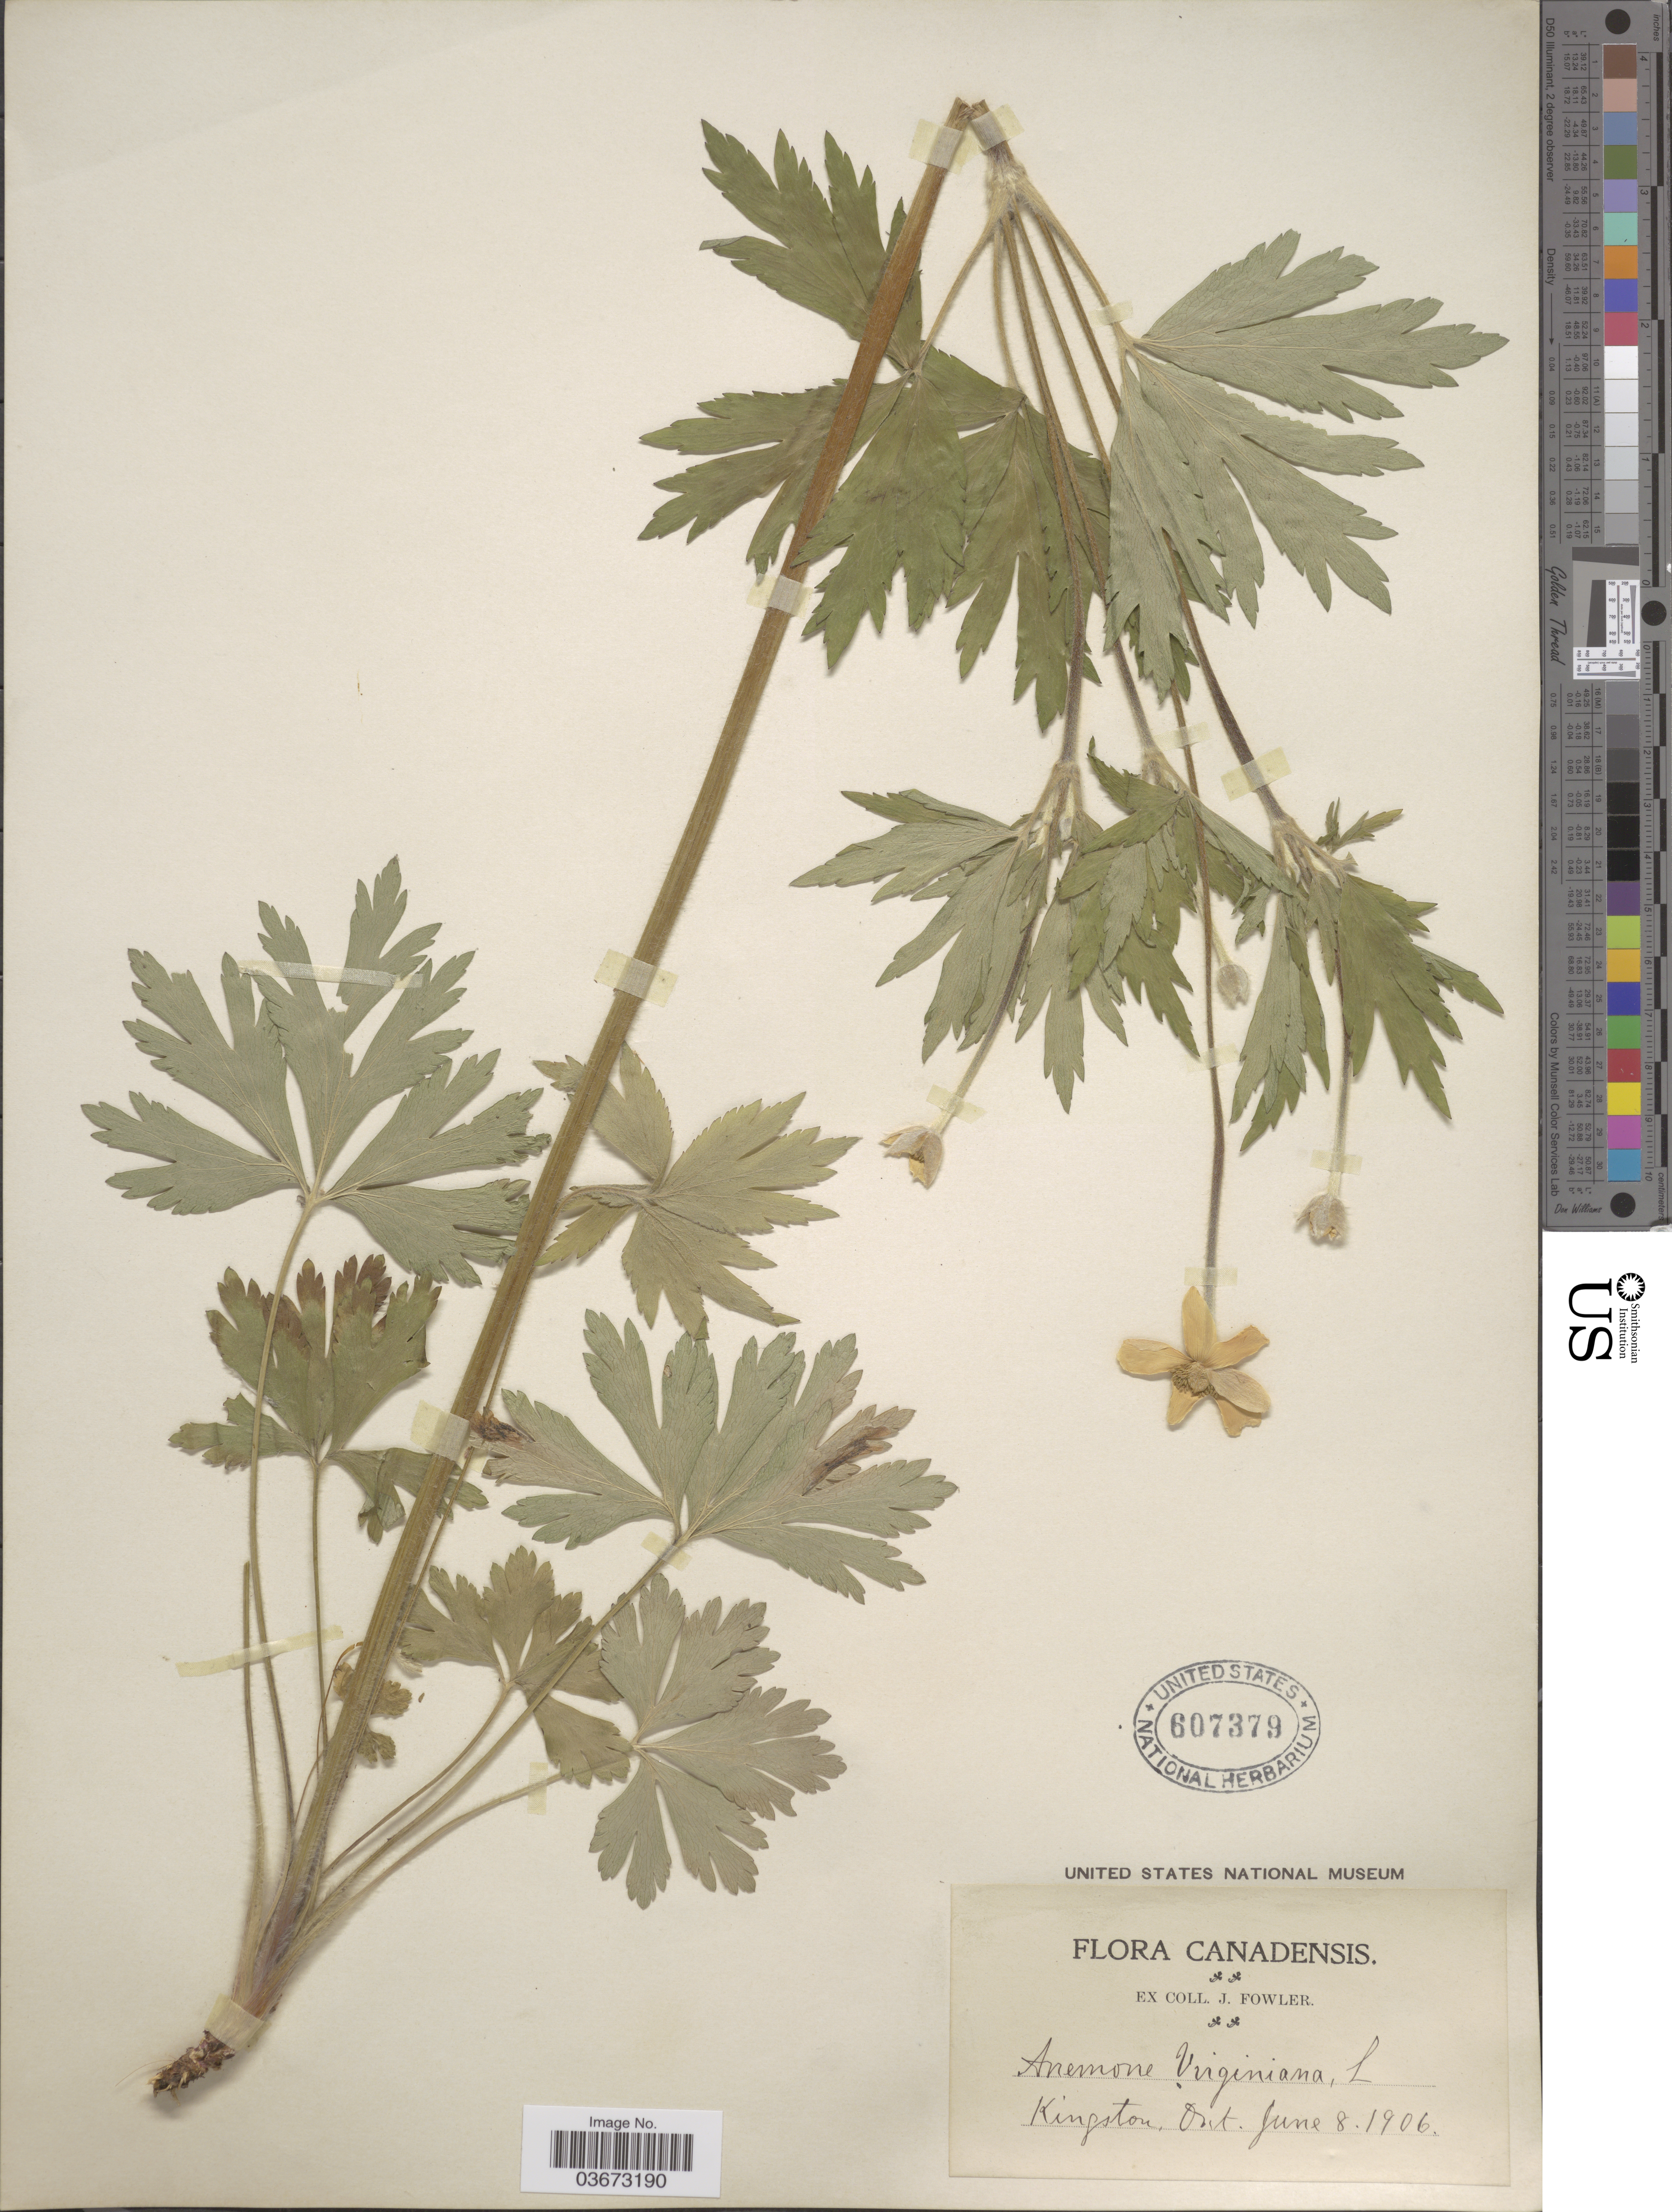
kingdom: Plantae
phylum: Tracheophyta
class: Magnoliopsida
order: Ranunculales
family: Ranunculaceae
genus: Anemone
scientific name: Anemone virginiana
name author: L.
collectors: J. Fowler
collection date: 1906-06-08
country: Canada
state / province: Ontario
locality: Kingston.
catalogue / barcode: US 607379